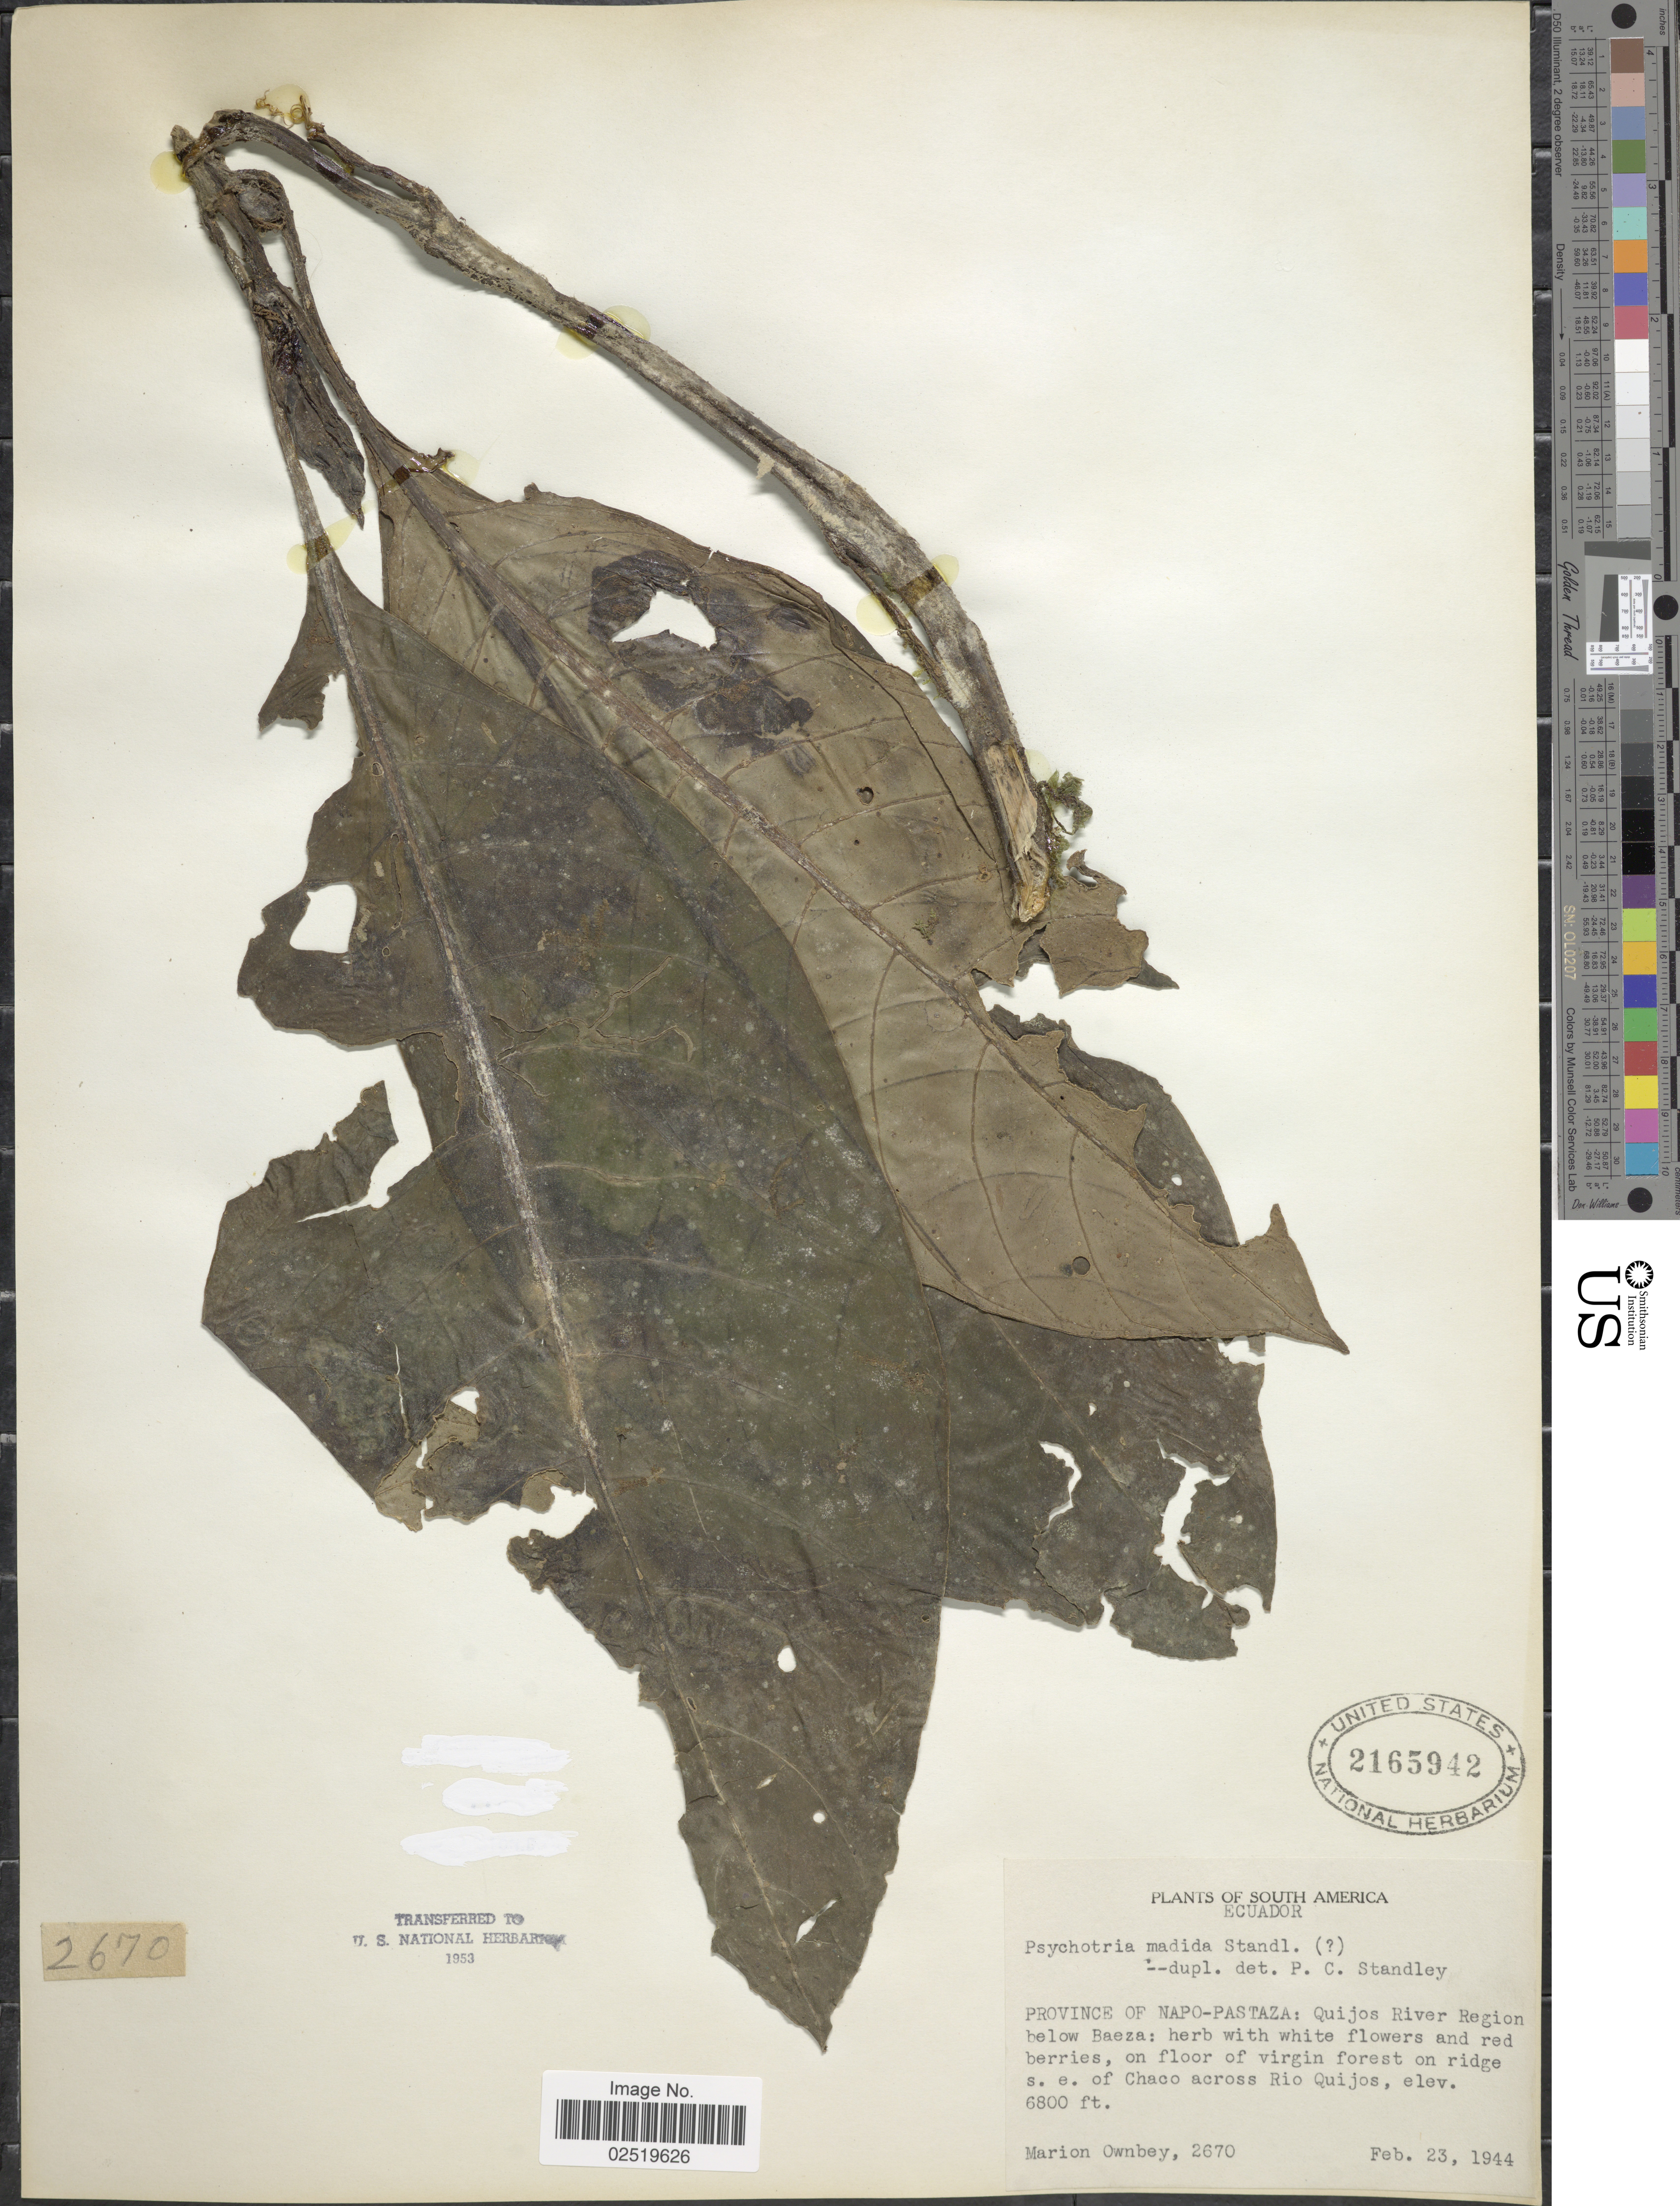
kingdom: Plantae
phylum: Tracheophyta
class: Magnoliopsida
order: Gentianales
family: Rubiaceae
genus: Psychotria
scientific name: Psychotria madida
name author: Standl.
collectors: F. M. Ownbey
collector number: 2670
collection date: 1944-02-23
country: Ecuador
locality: Province of Napo-Pastaza: Quijos River Region below Baeza, on floor of virgin forest on ridge s.e. of Chaco across Rio Quijos.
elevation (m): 2073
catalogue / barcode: US 2165942